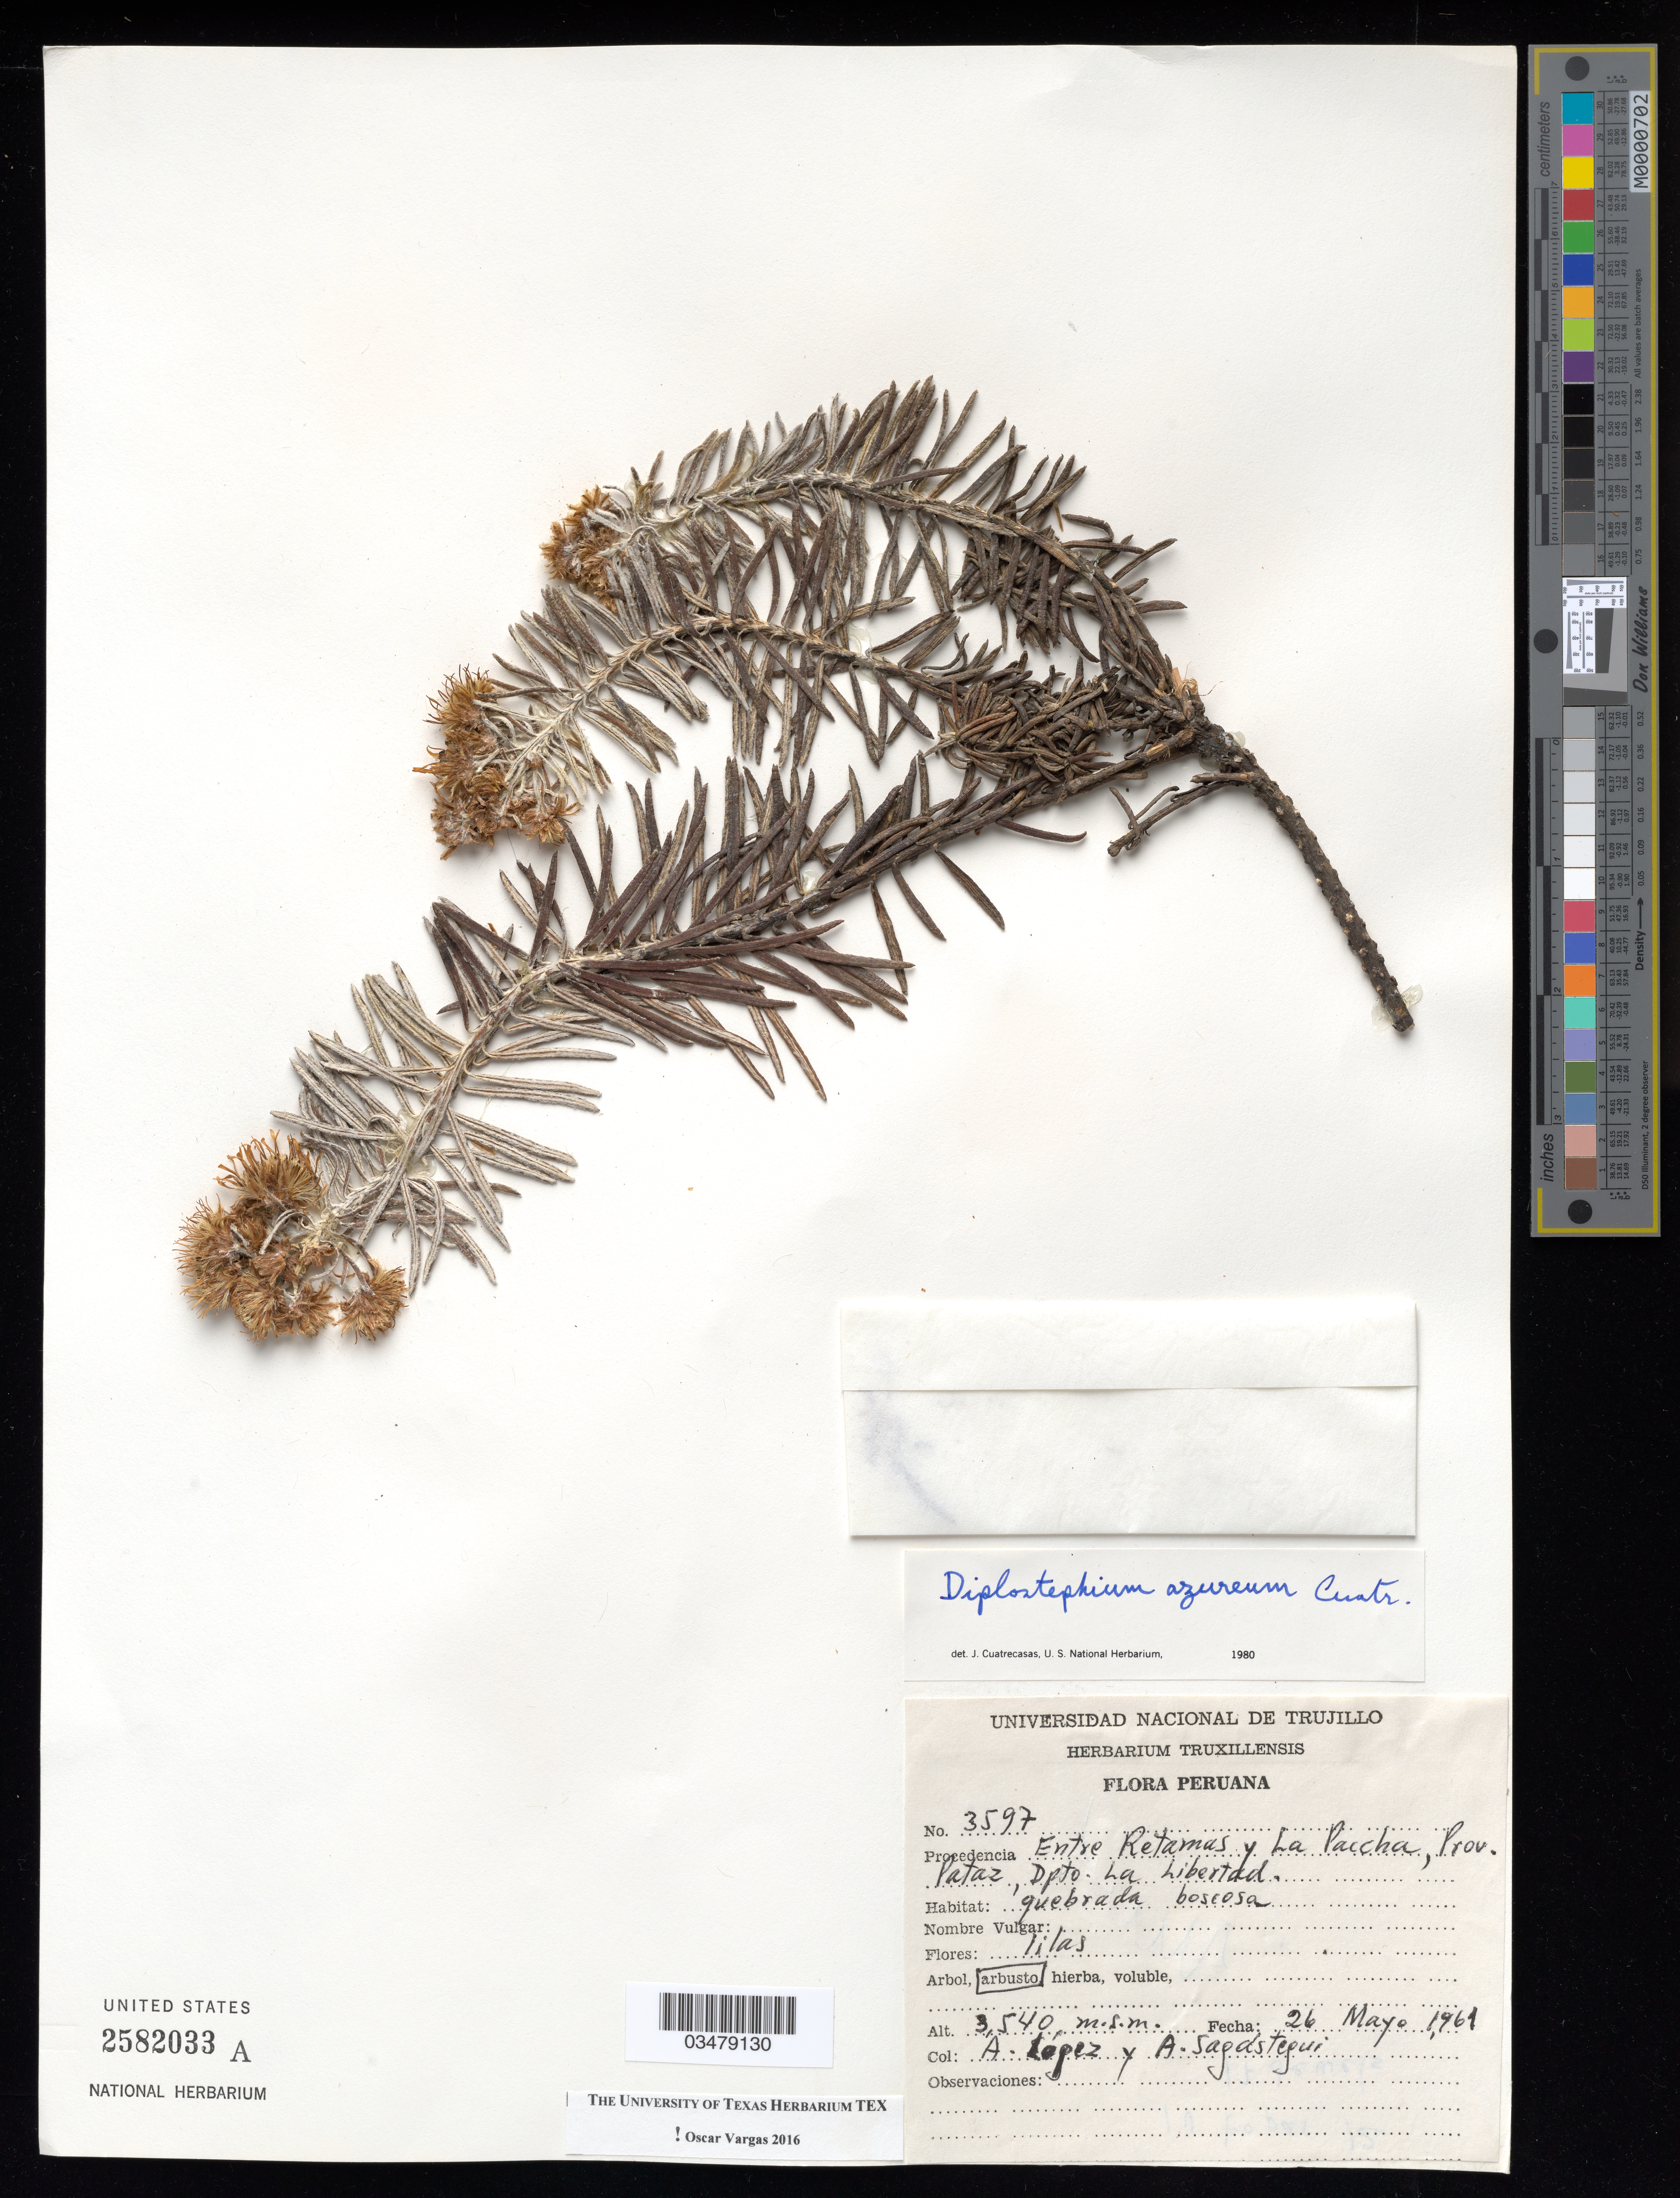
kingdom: Plantae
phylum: Tracheophyta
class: Magnoliopsida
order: Asterales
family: Asteraceae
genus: Diplostephium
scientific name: Diplostephium azureum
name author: Cuatrec.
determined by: Vargas, Oscar M.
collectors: A. López M. & A. Sagástegui A.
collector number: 3597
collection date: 1961-05-26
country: Peru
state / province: La Libertad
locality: Entre Retamas y La Paccha, Prov. Pataz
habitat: Quebrada boseosa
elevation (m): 3540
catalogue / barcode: US 2582033A